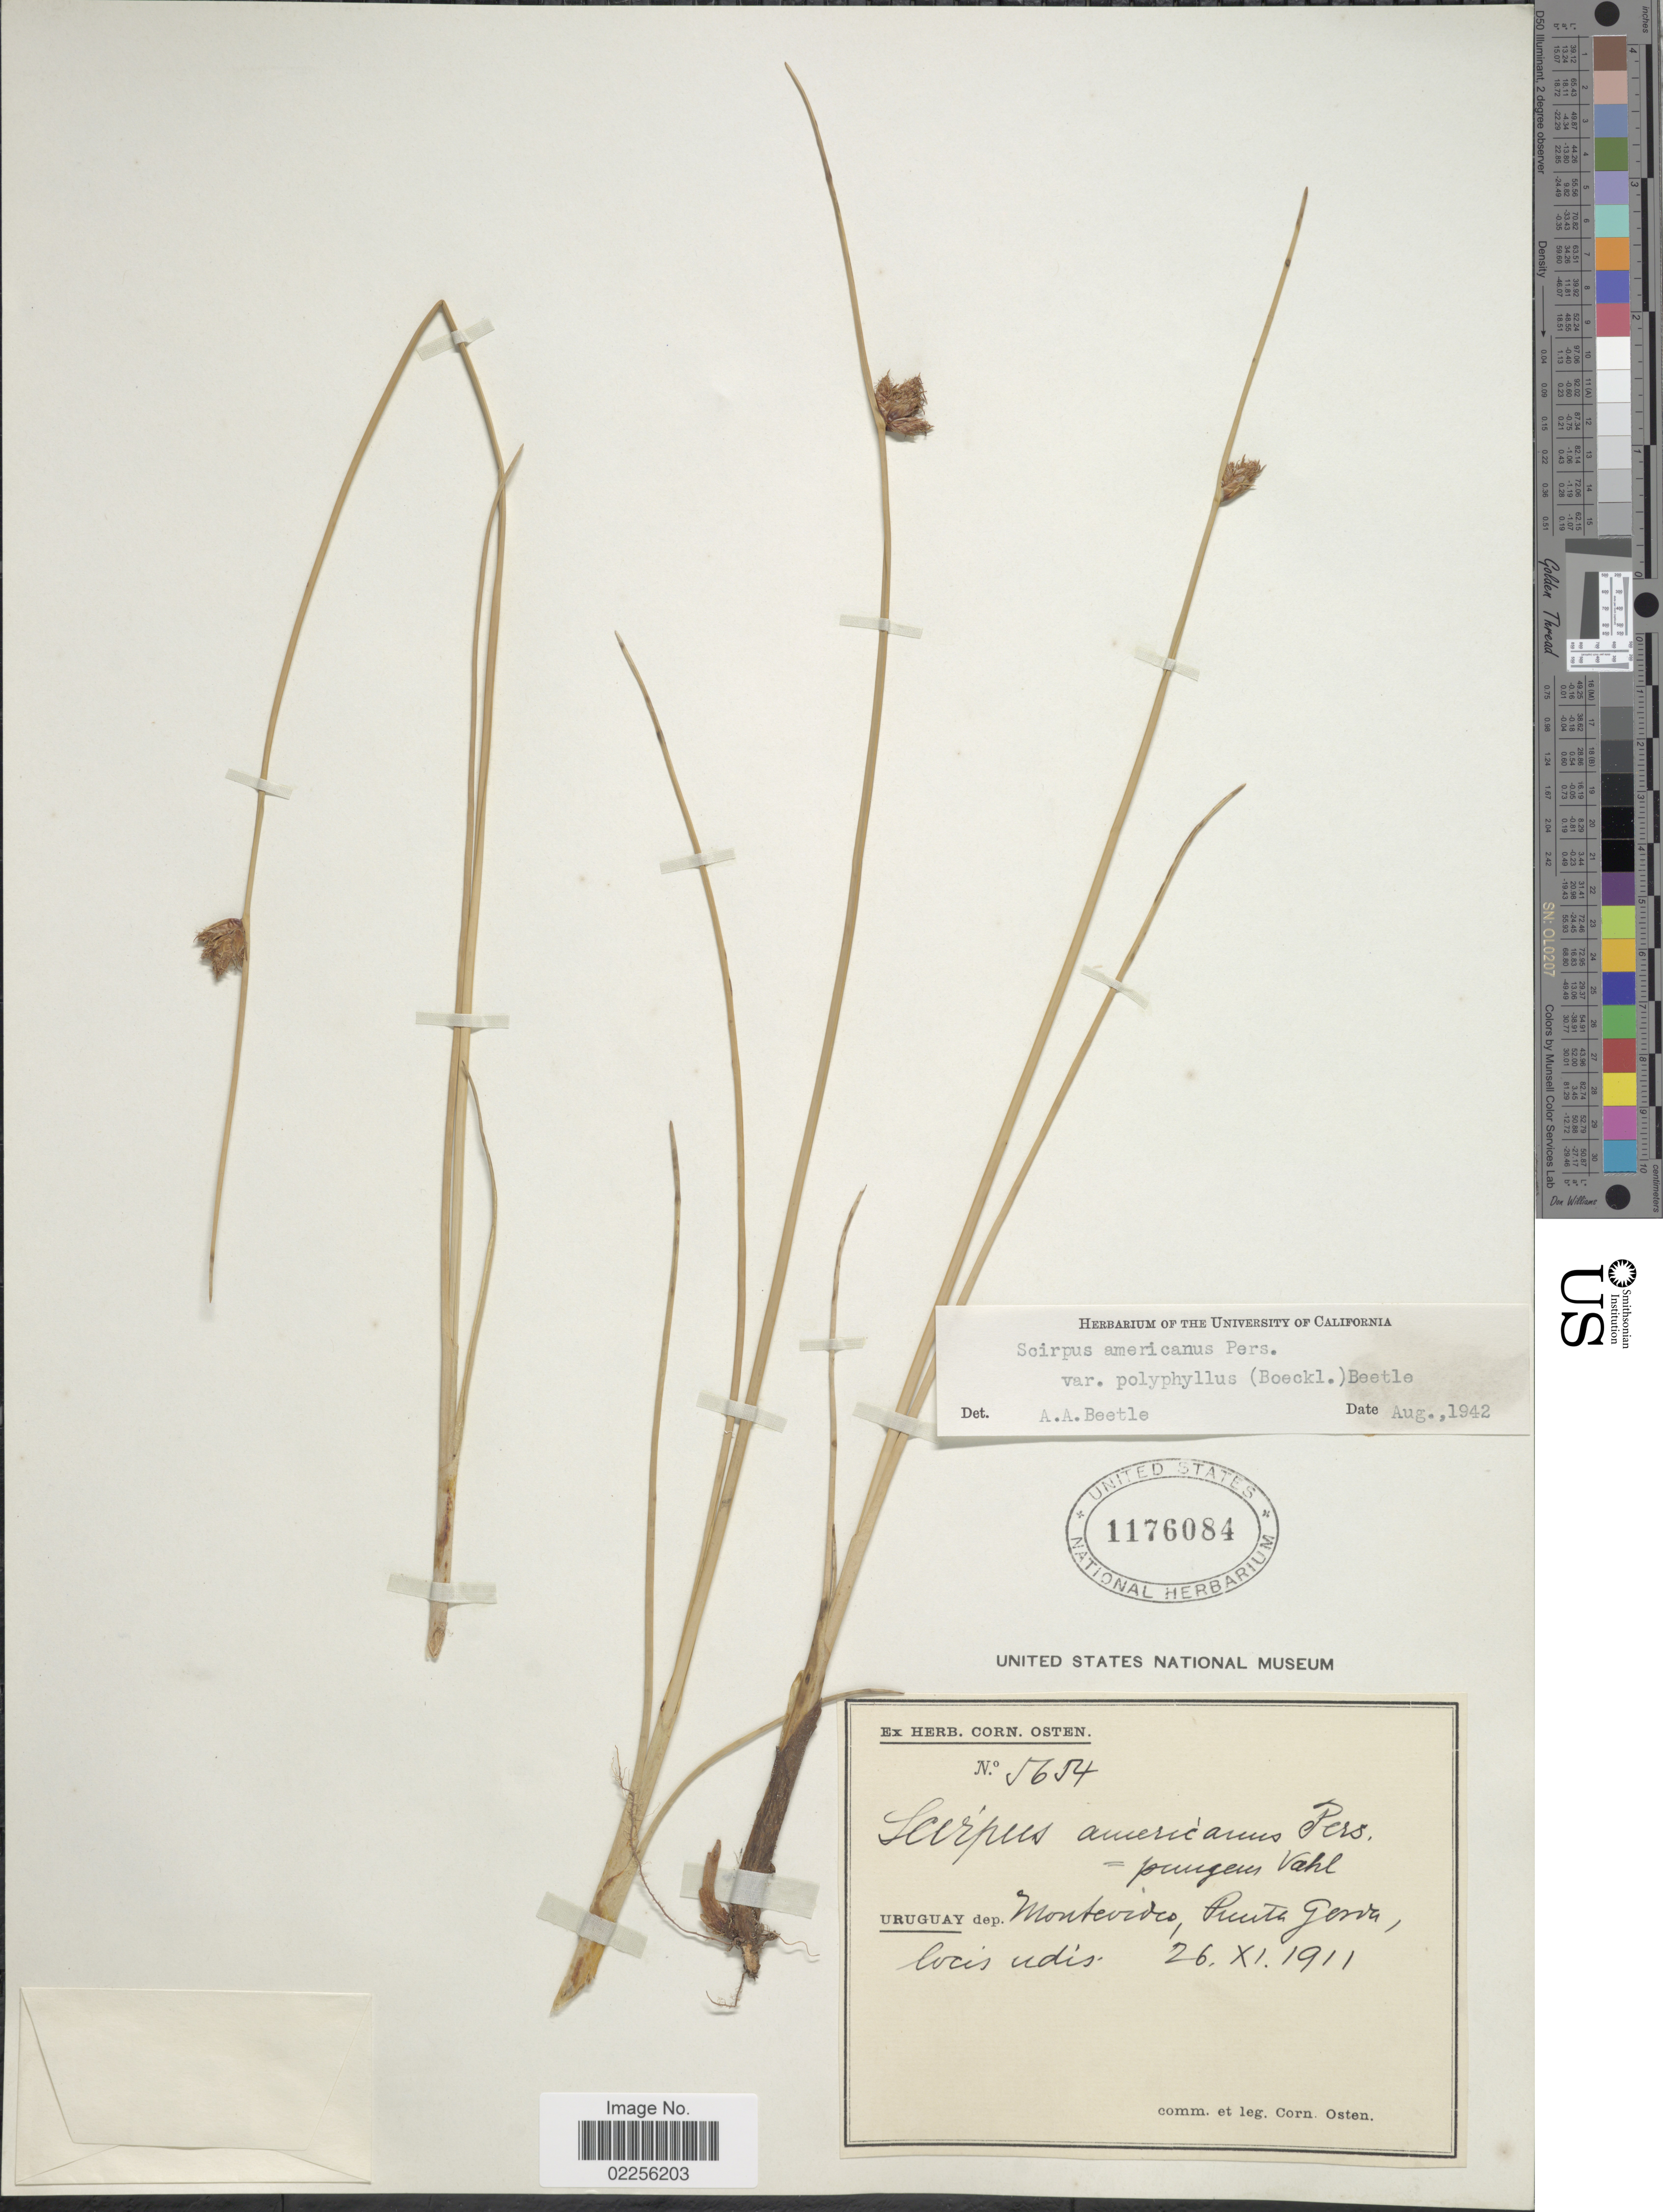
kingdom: Plantae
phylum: Tracheophyta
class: Liliopsida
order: Poales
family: Cyperaceae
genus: Schoenoplectus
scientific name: Schoenoplectus pungens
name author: (Vahl) Palla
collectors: C. Osten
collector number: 5654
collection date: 1911-11-26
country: Uruguay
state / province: Montevideo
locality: Dep. Montevideo, Punta Gorda,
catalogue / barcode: US 1176084